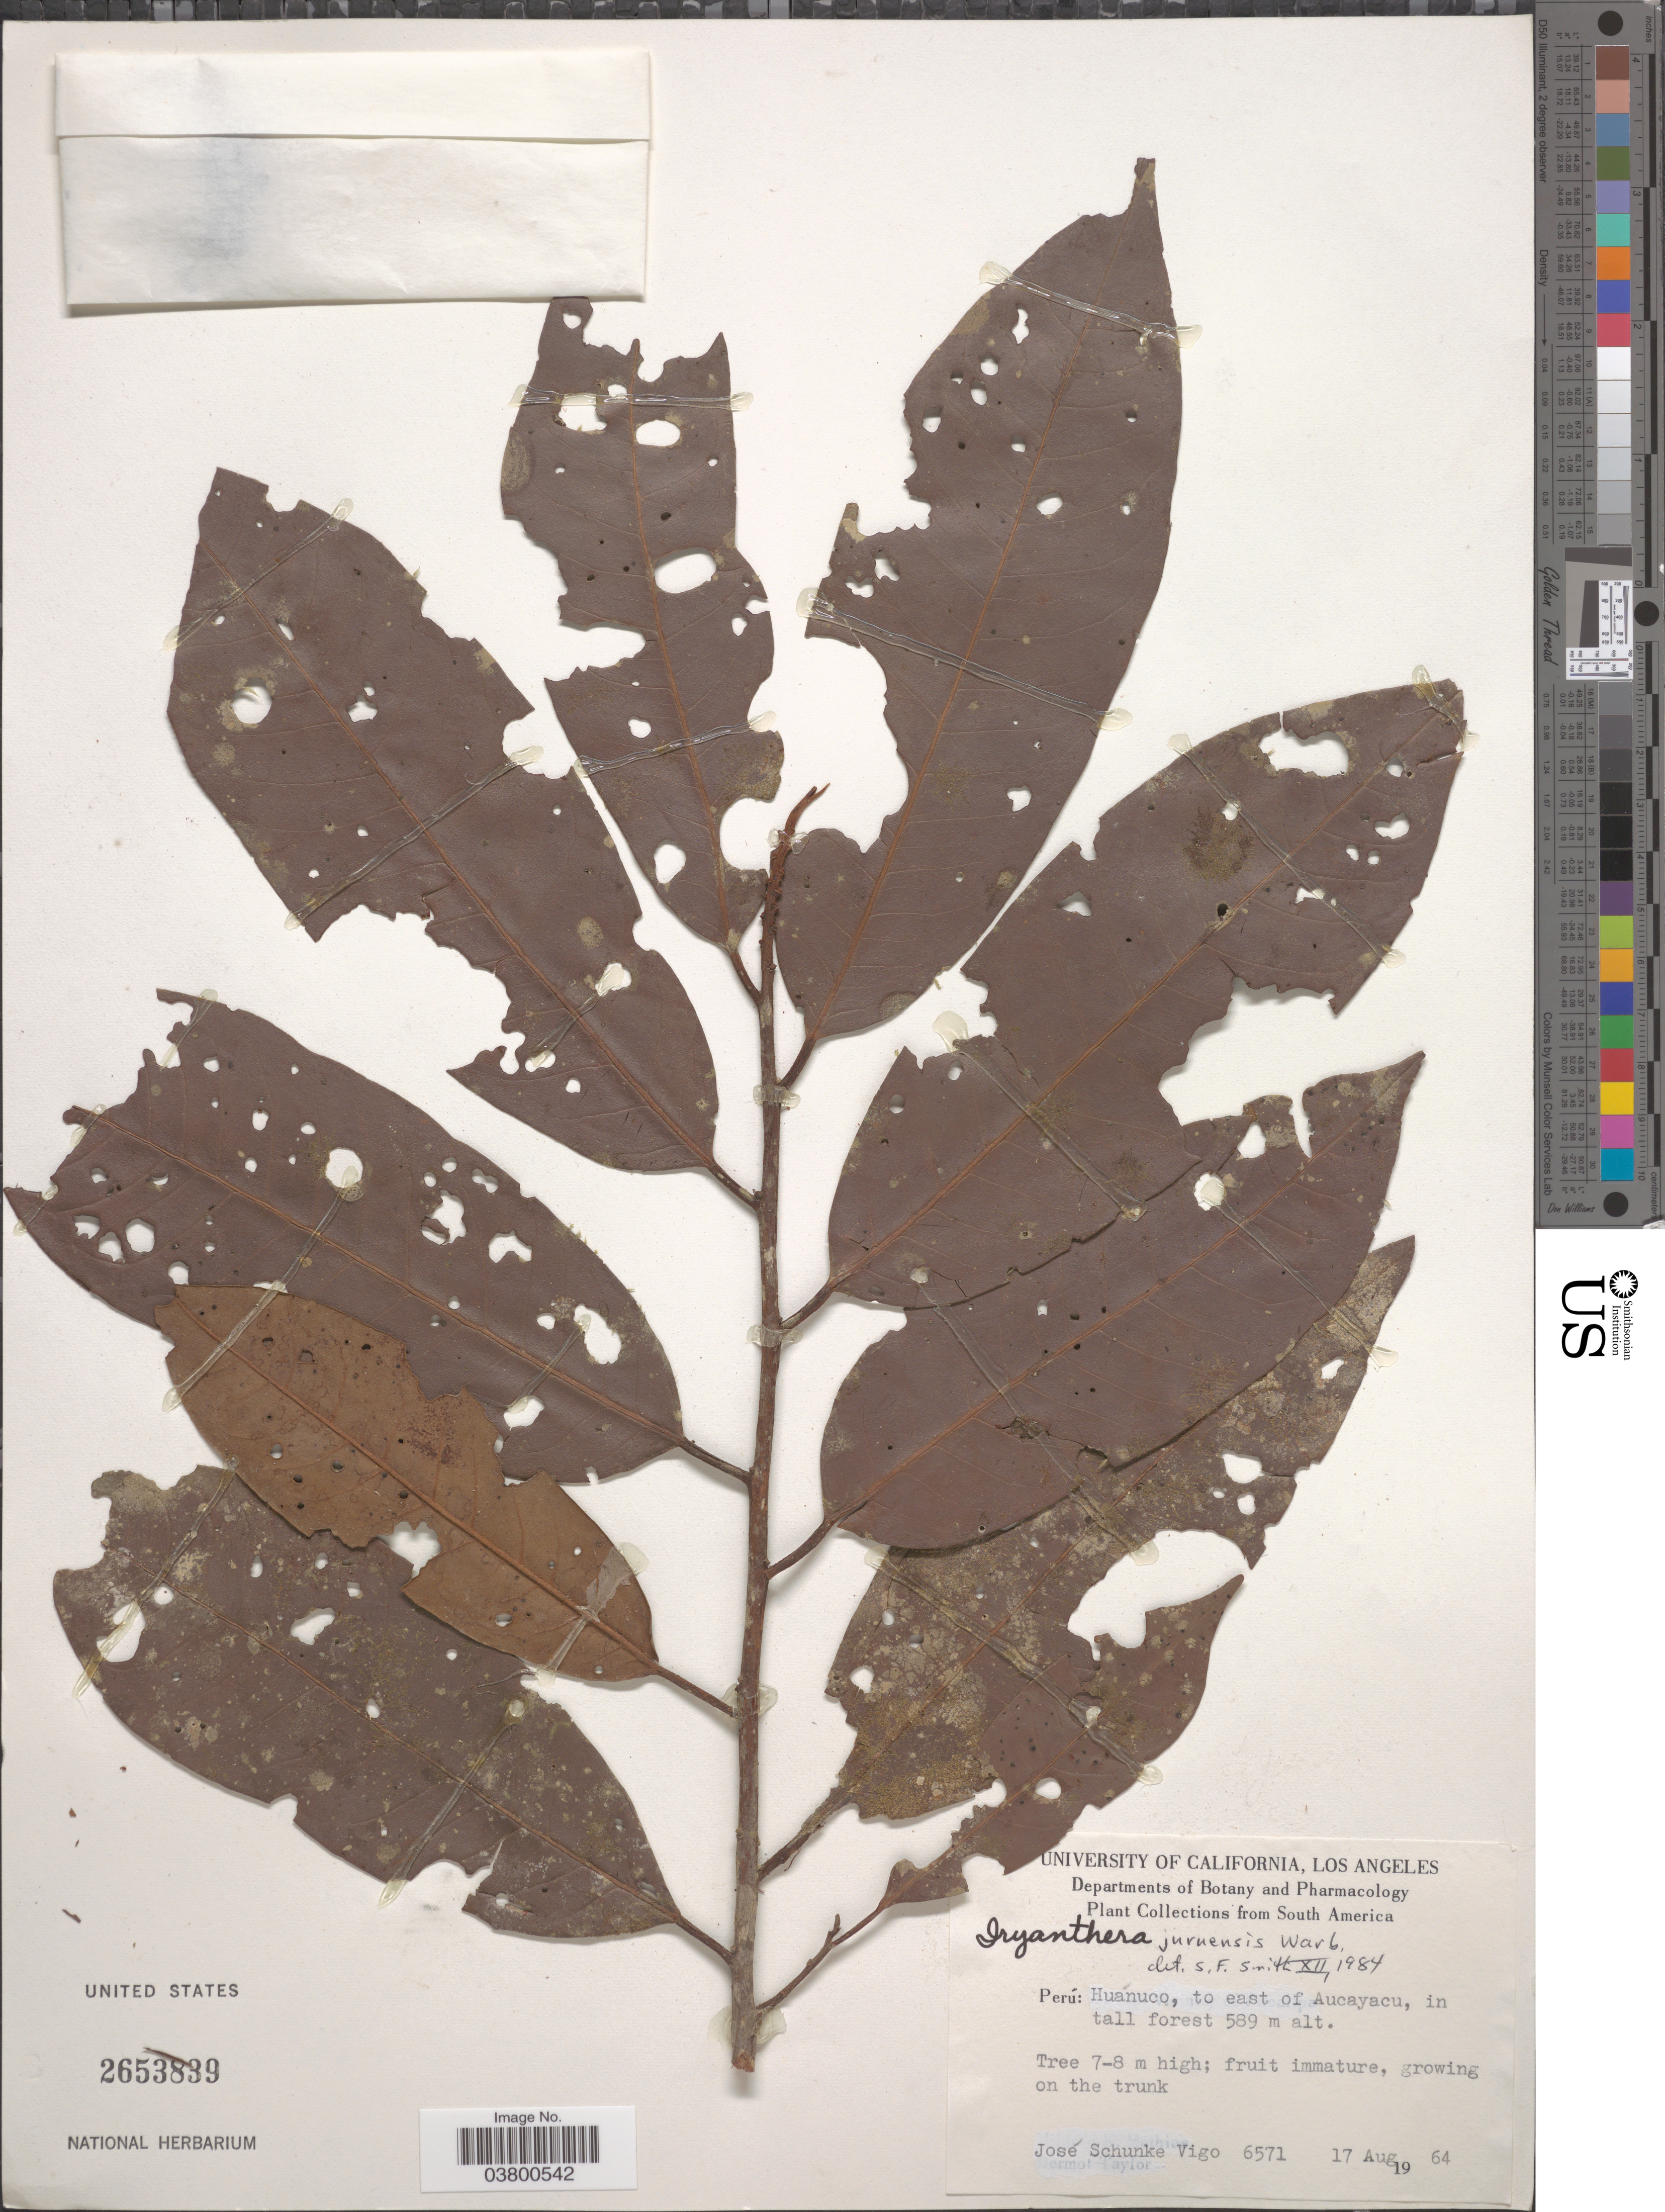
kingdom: Plantae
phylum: Tracheophyta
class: Magnoliopsida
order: Magnoliales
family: Myristicaceae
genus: Iryanthera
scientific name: Iryanthera juruensis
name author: Warb.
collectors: J. Schunke Vigo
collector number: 6571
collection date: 1964-08-17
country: Peru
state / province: Huánuco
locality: Huánuco, to east of Aucayacu, in tall forest.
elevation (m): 589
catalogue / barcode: US 2653839